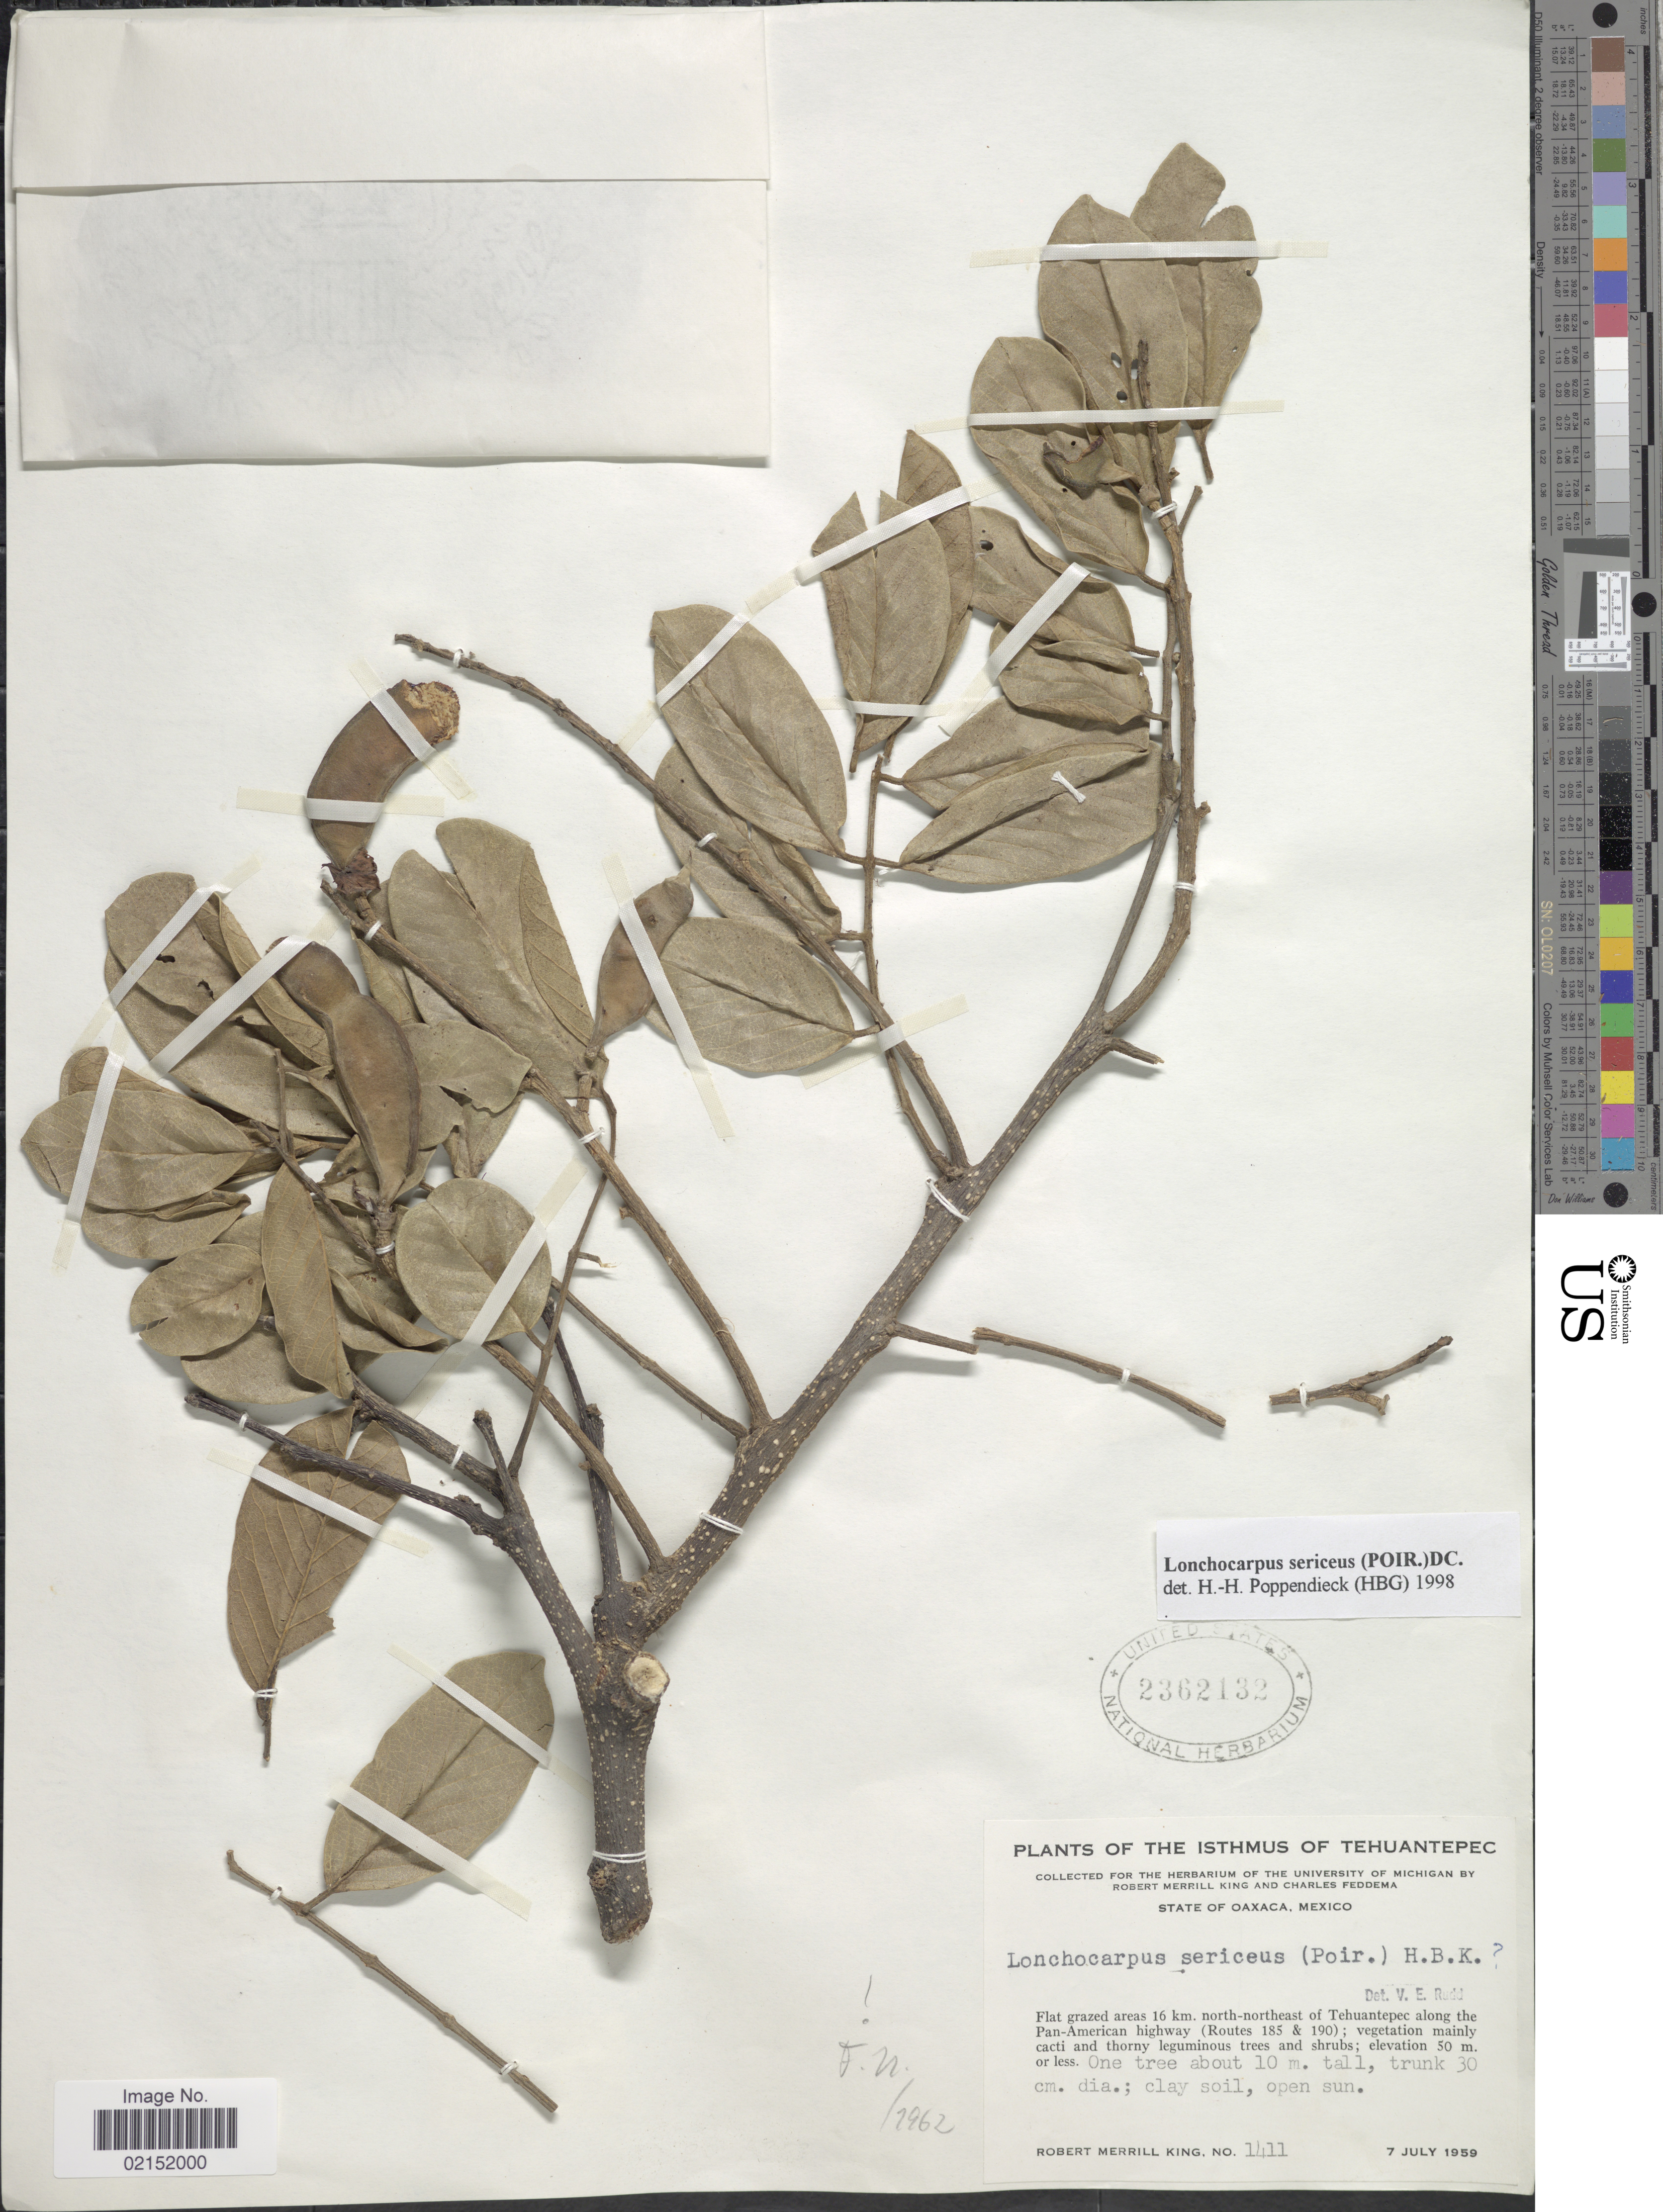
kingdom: Plantae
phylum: Tracheophyta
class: Magnoliopsida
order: Fabales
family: Fabaceae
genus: Lonchocarpus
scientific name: Lonchocarpus sericeus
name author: (Poir.) Kunth ex DC.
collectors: R. M. King & C. Feddema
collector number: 1411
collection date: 1959-07-07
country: Mexico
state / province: Oaxaca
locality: The Isthmus of Tehuantepec, Flat grazed areas 16 km. north-northeast of Tehuantepec along the Pan-American highway (Routes 185 & 190)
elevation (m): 50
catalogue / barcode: US 2362132